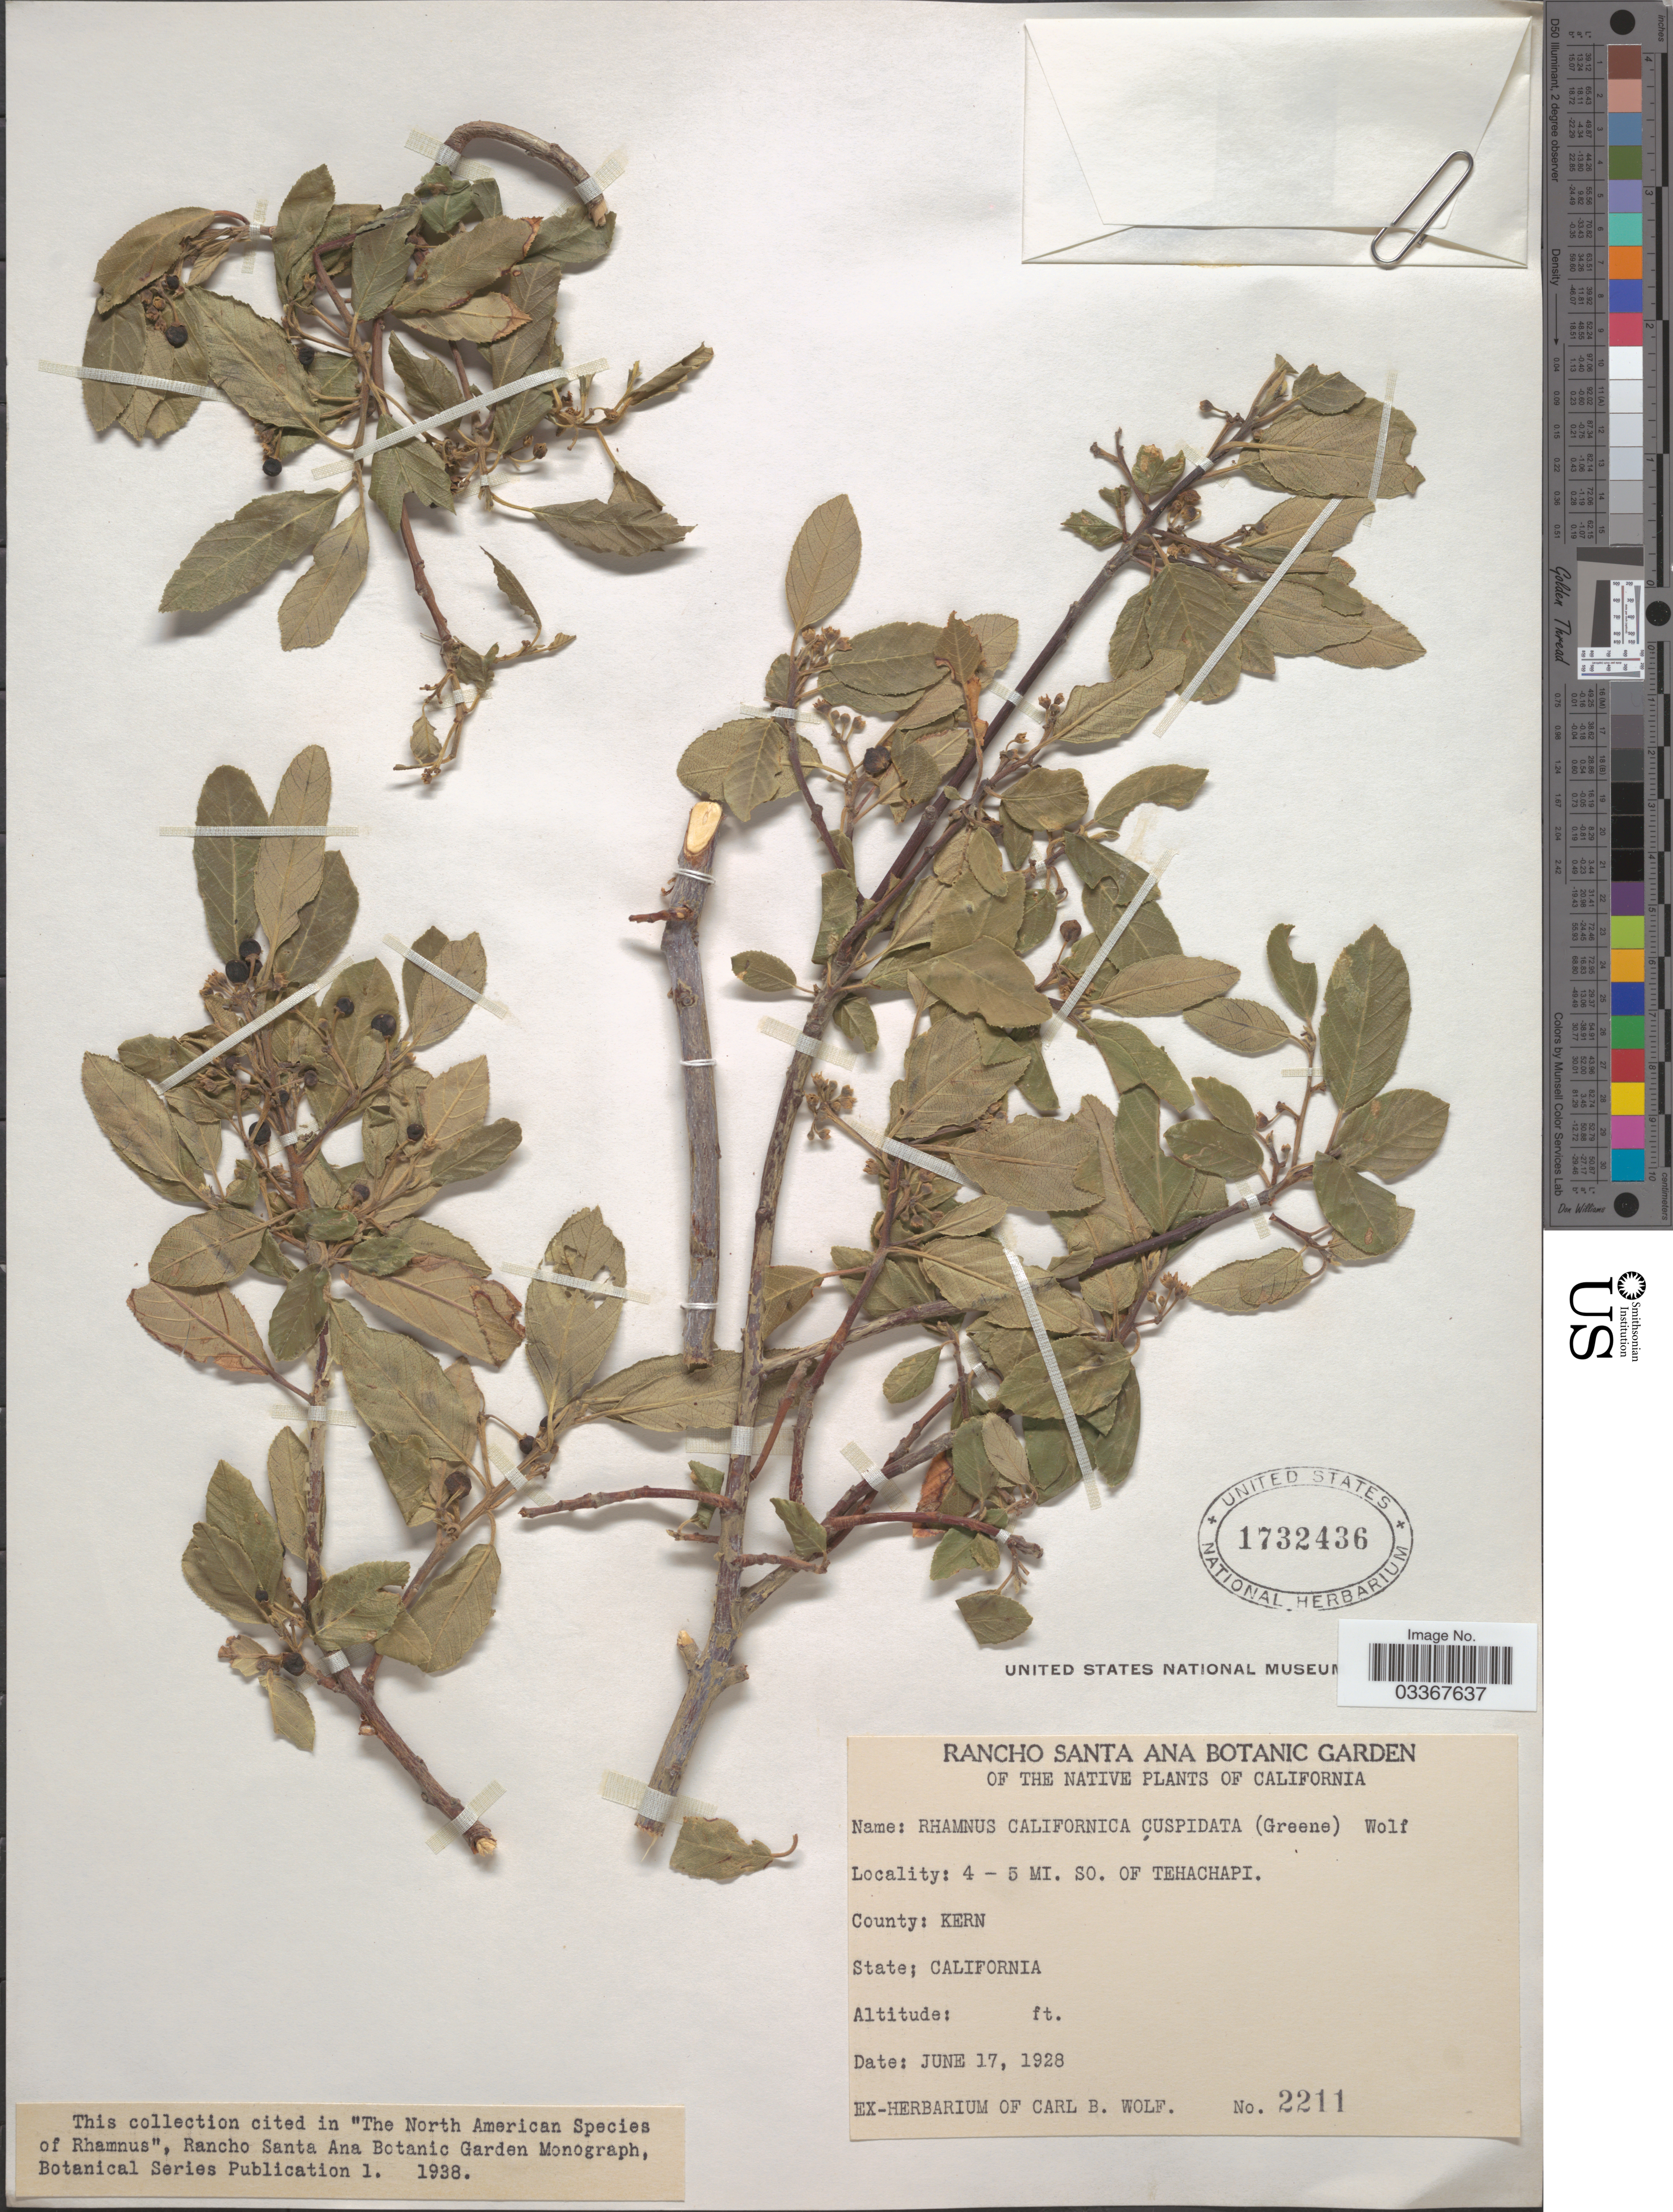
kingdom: Plantae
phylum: Tracheophyta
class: Magnoliopsida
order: Rosales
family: Rhamnaceae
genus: Frangula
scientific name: Frangula californica subsp. cuspidata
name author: (Greene) Kartesz & Gandhi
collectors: ex herb. Carl B. Wolf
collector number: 2211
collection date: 1928-06-17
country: United States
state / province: California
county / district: Kern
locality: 4-5 mi. SO. of Tehahchapi, County: Kern.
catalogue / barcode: US 1732436